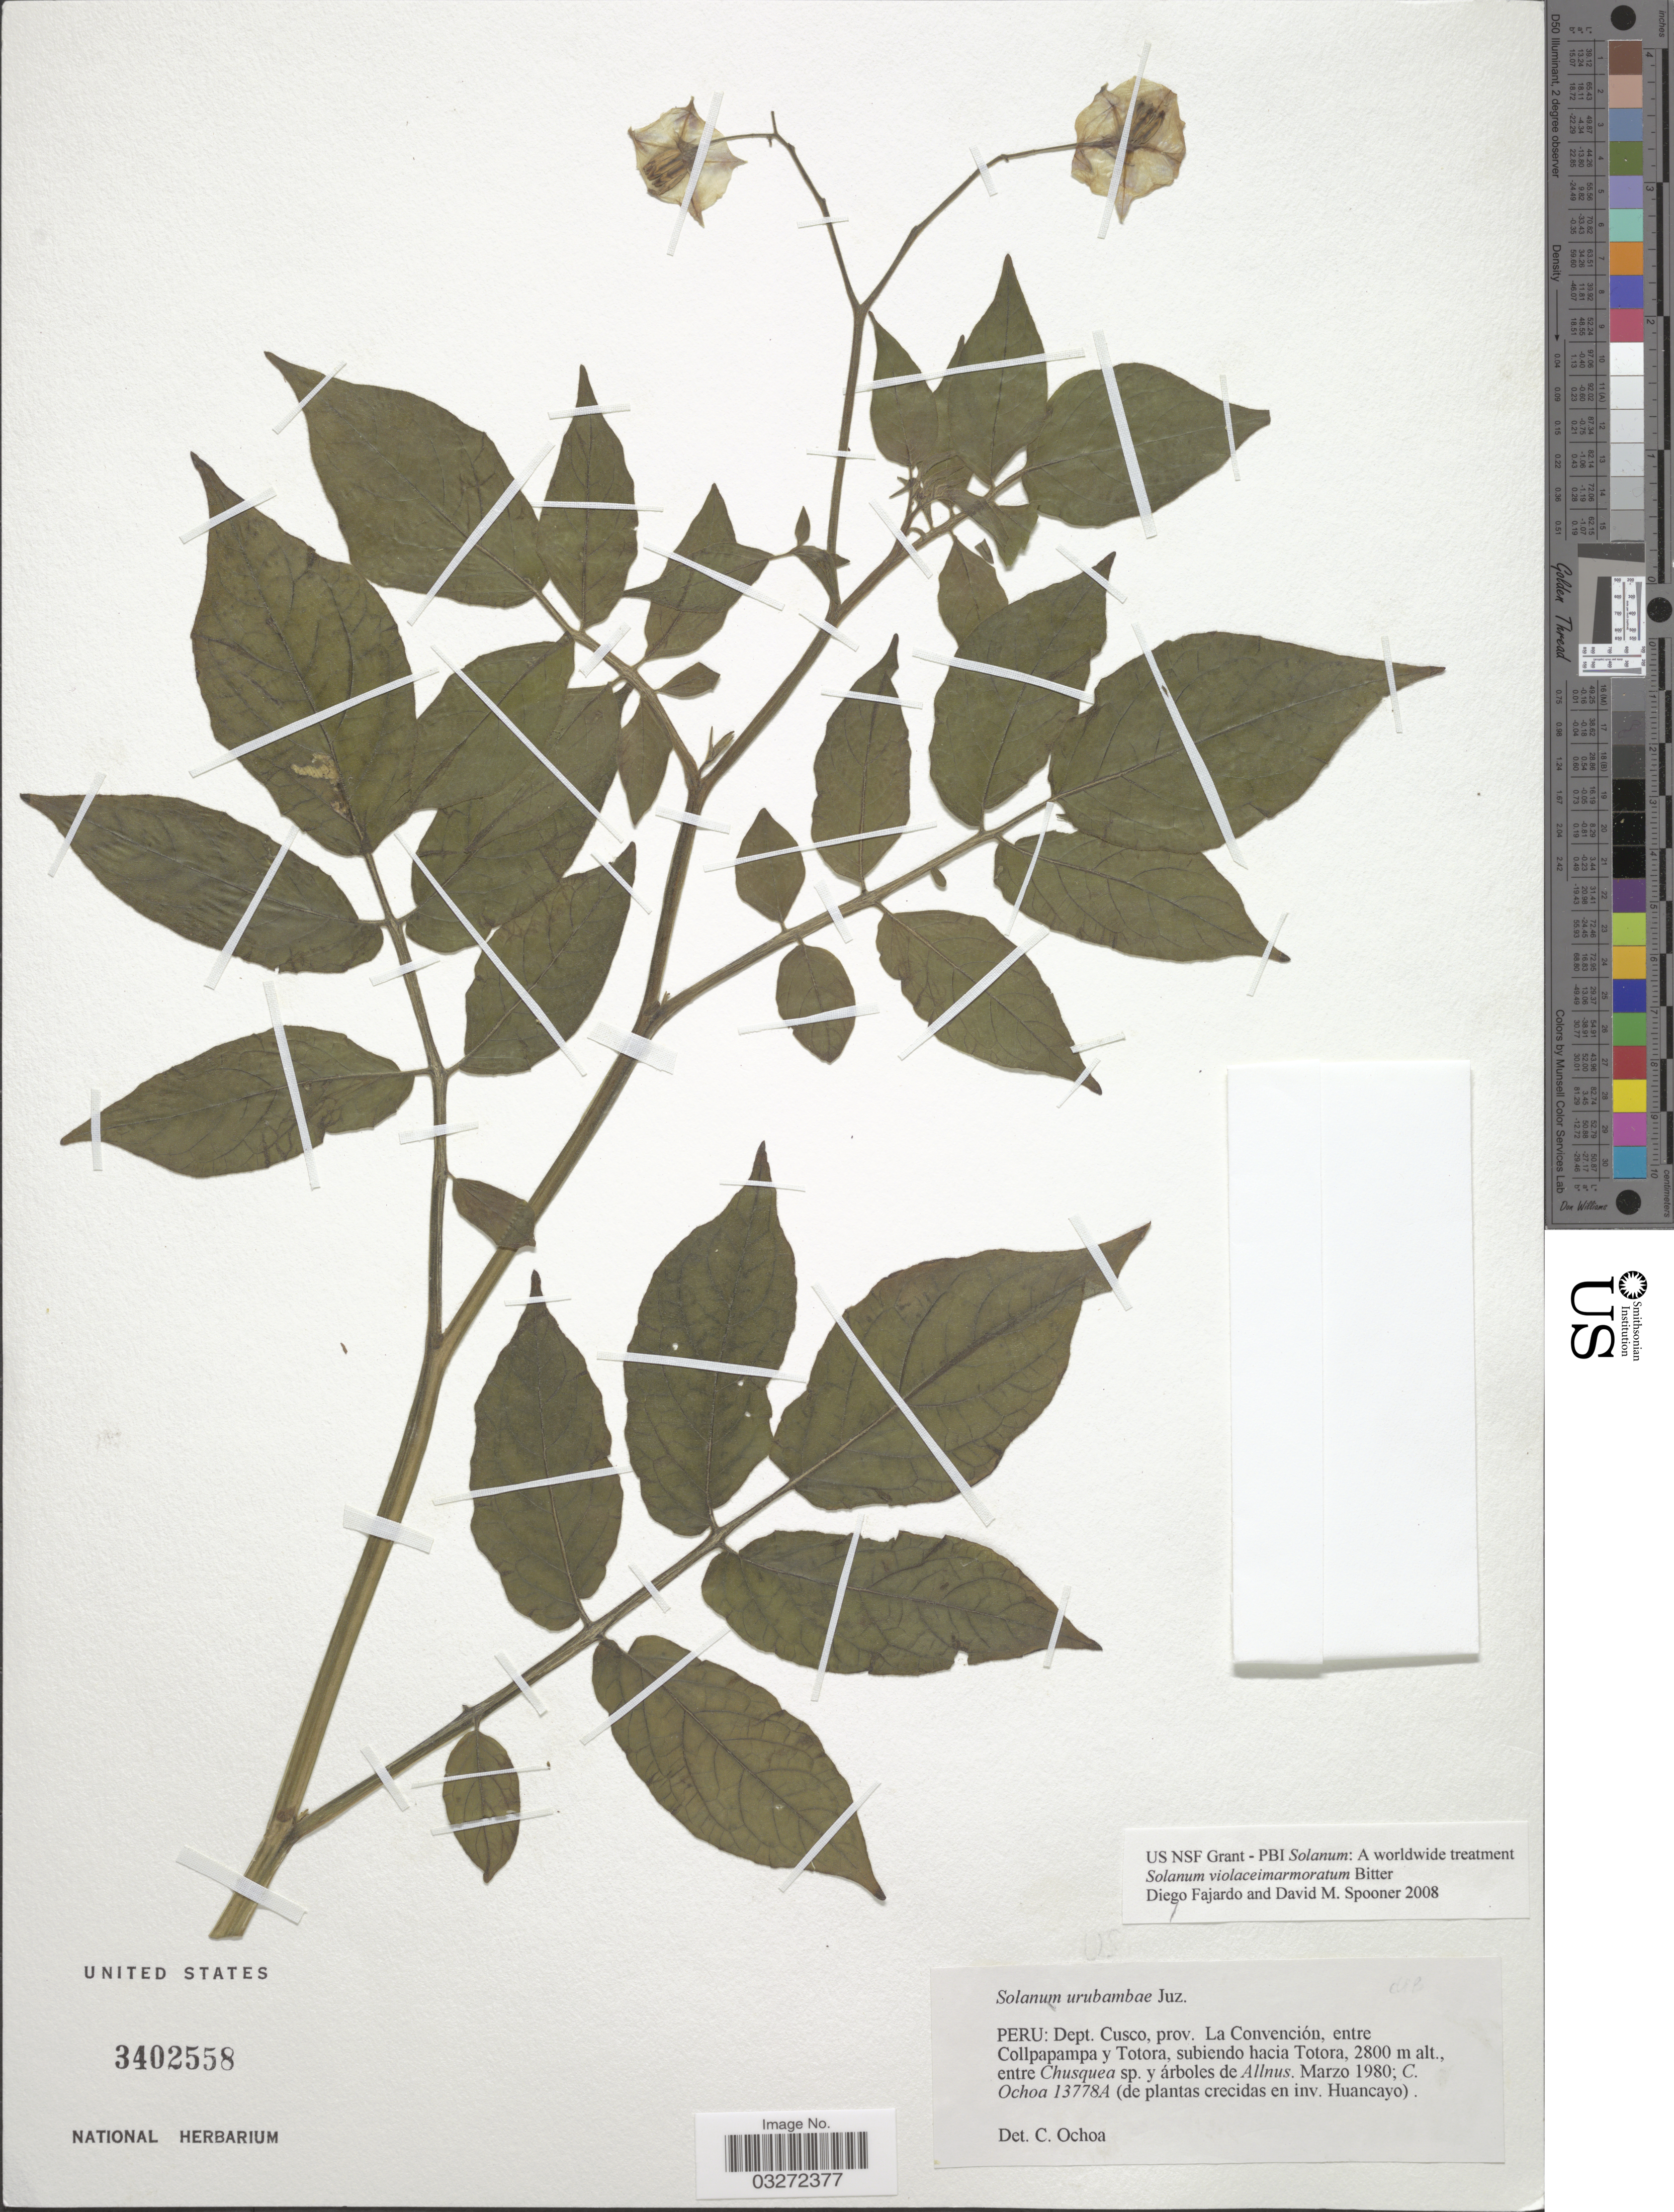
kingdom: Plantae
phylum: Tracheophyta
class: Magnoliopsida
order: Solanales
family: Solanaceae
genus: Solanum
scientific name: Solanum violaceimarmoratum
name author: Bitter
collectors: C. Ochoa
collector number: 13778A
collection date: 1980-03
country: Peru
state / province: Cusco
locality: prov. La Convención, entre Collpapampa y Totora, subiendo hacia Totora, entre Chusquea sp. y árboles de Allnus.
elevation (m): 2800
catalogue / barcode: US 3402558